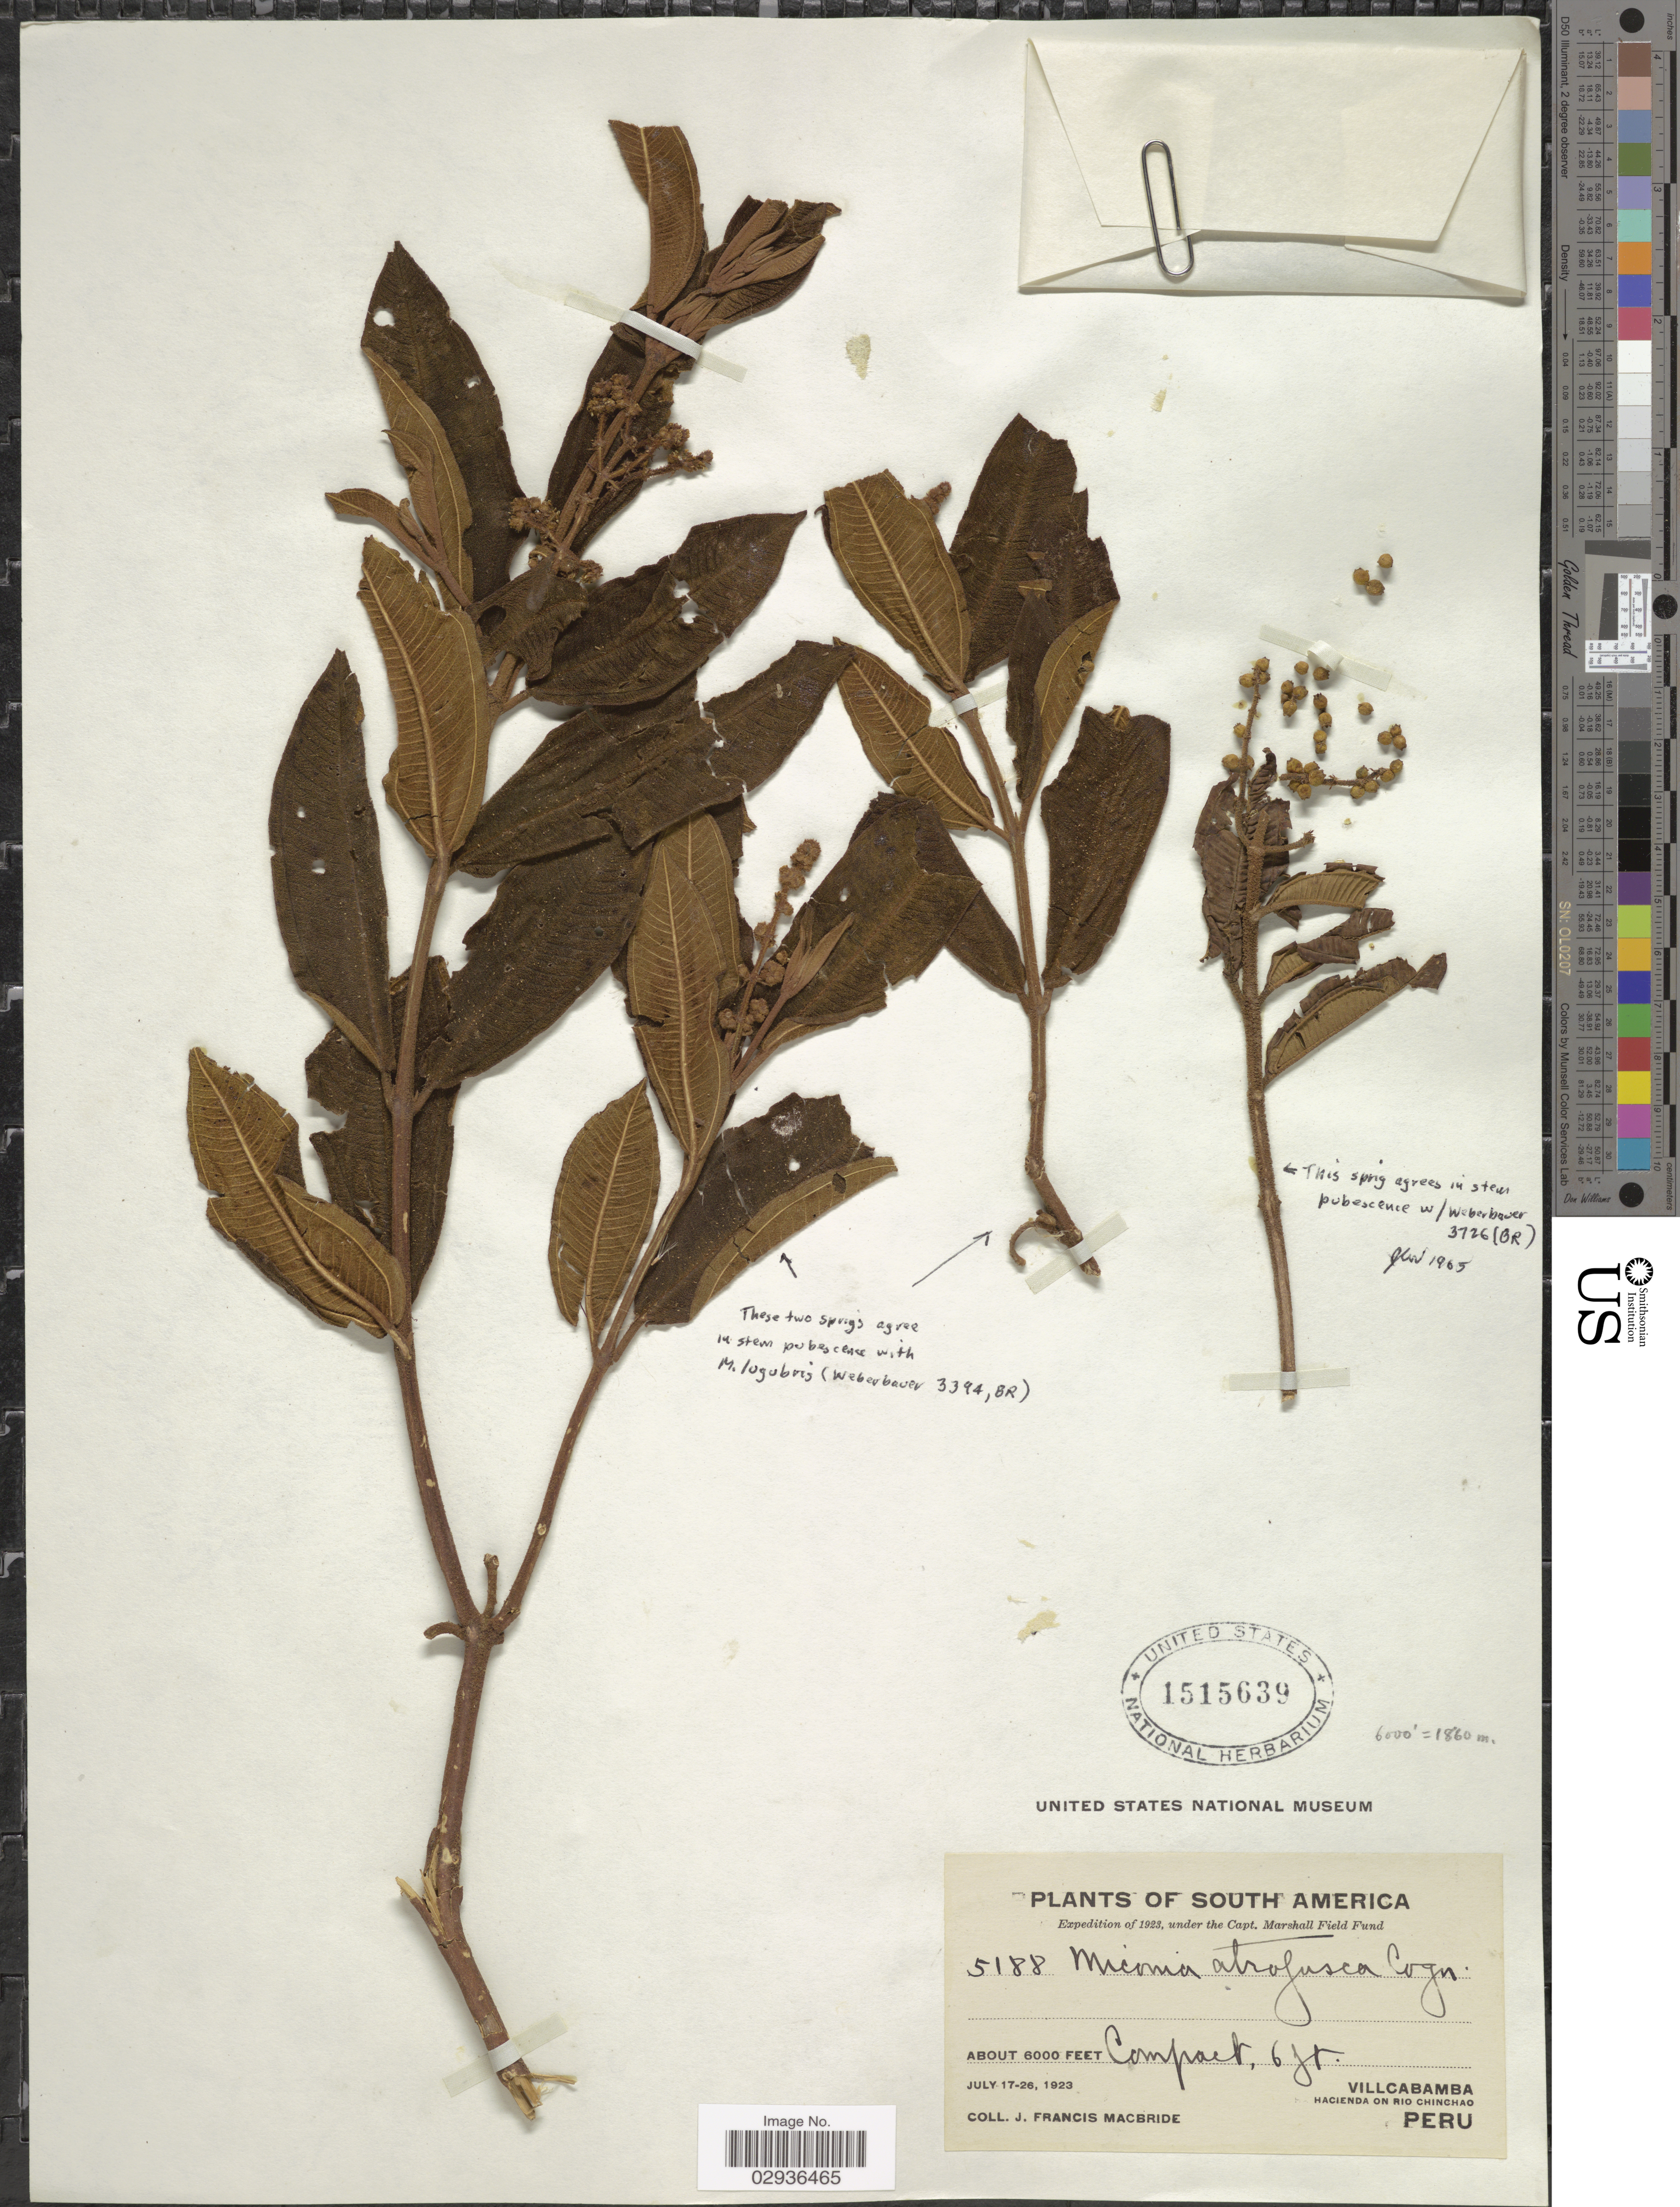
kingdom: Plantae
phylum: Tracheophyta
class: Magnoliopsida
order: Myrtales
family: Melastomataceae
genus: Miconia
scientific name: Miconia atrofusca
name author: Cogn.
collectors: J. F. Macbride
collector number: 5188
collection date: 1923-07-17/1923-07-26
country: Peru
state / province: Pasco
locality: Vilcabamba, Hacienda on Rio Chinchao.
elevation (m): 1829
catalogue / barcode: US 1515639